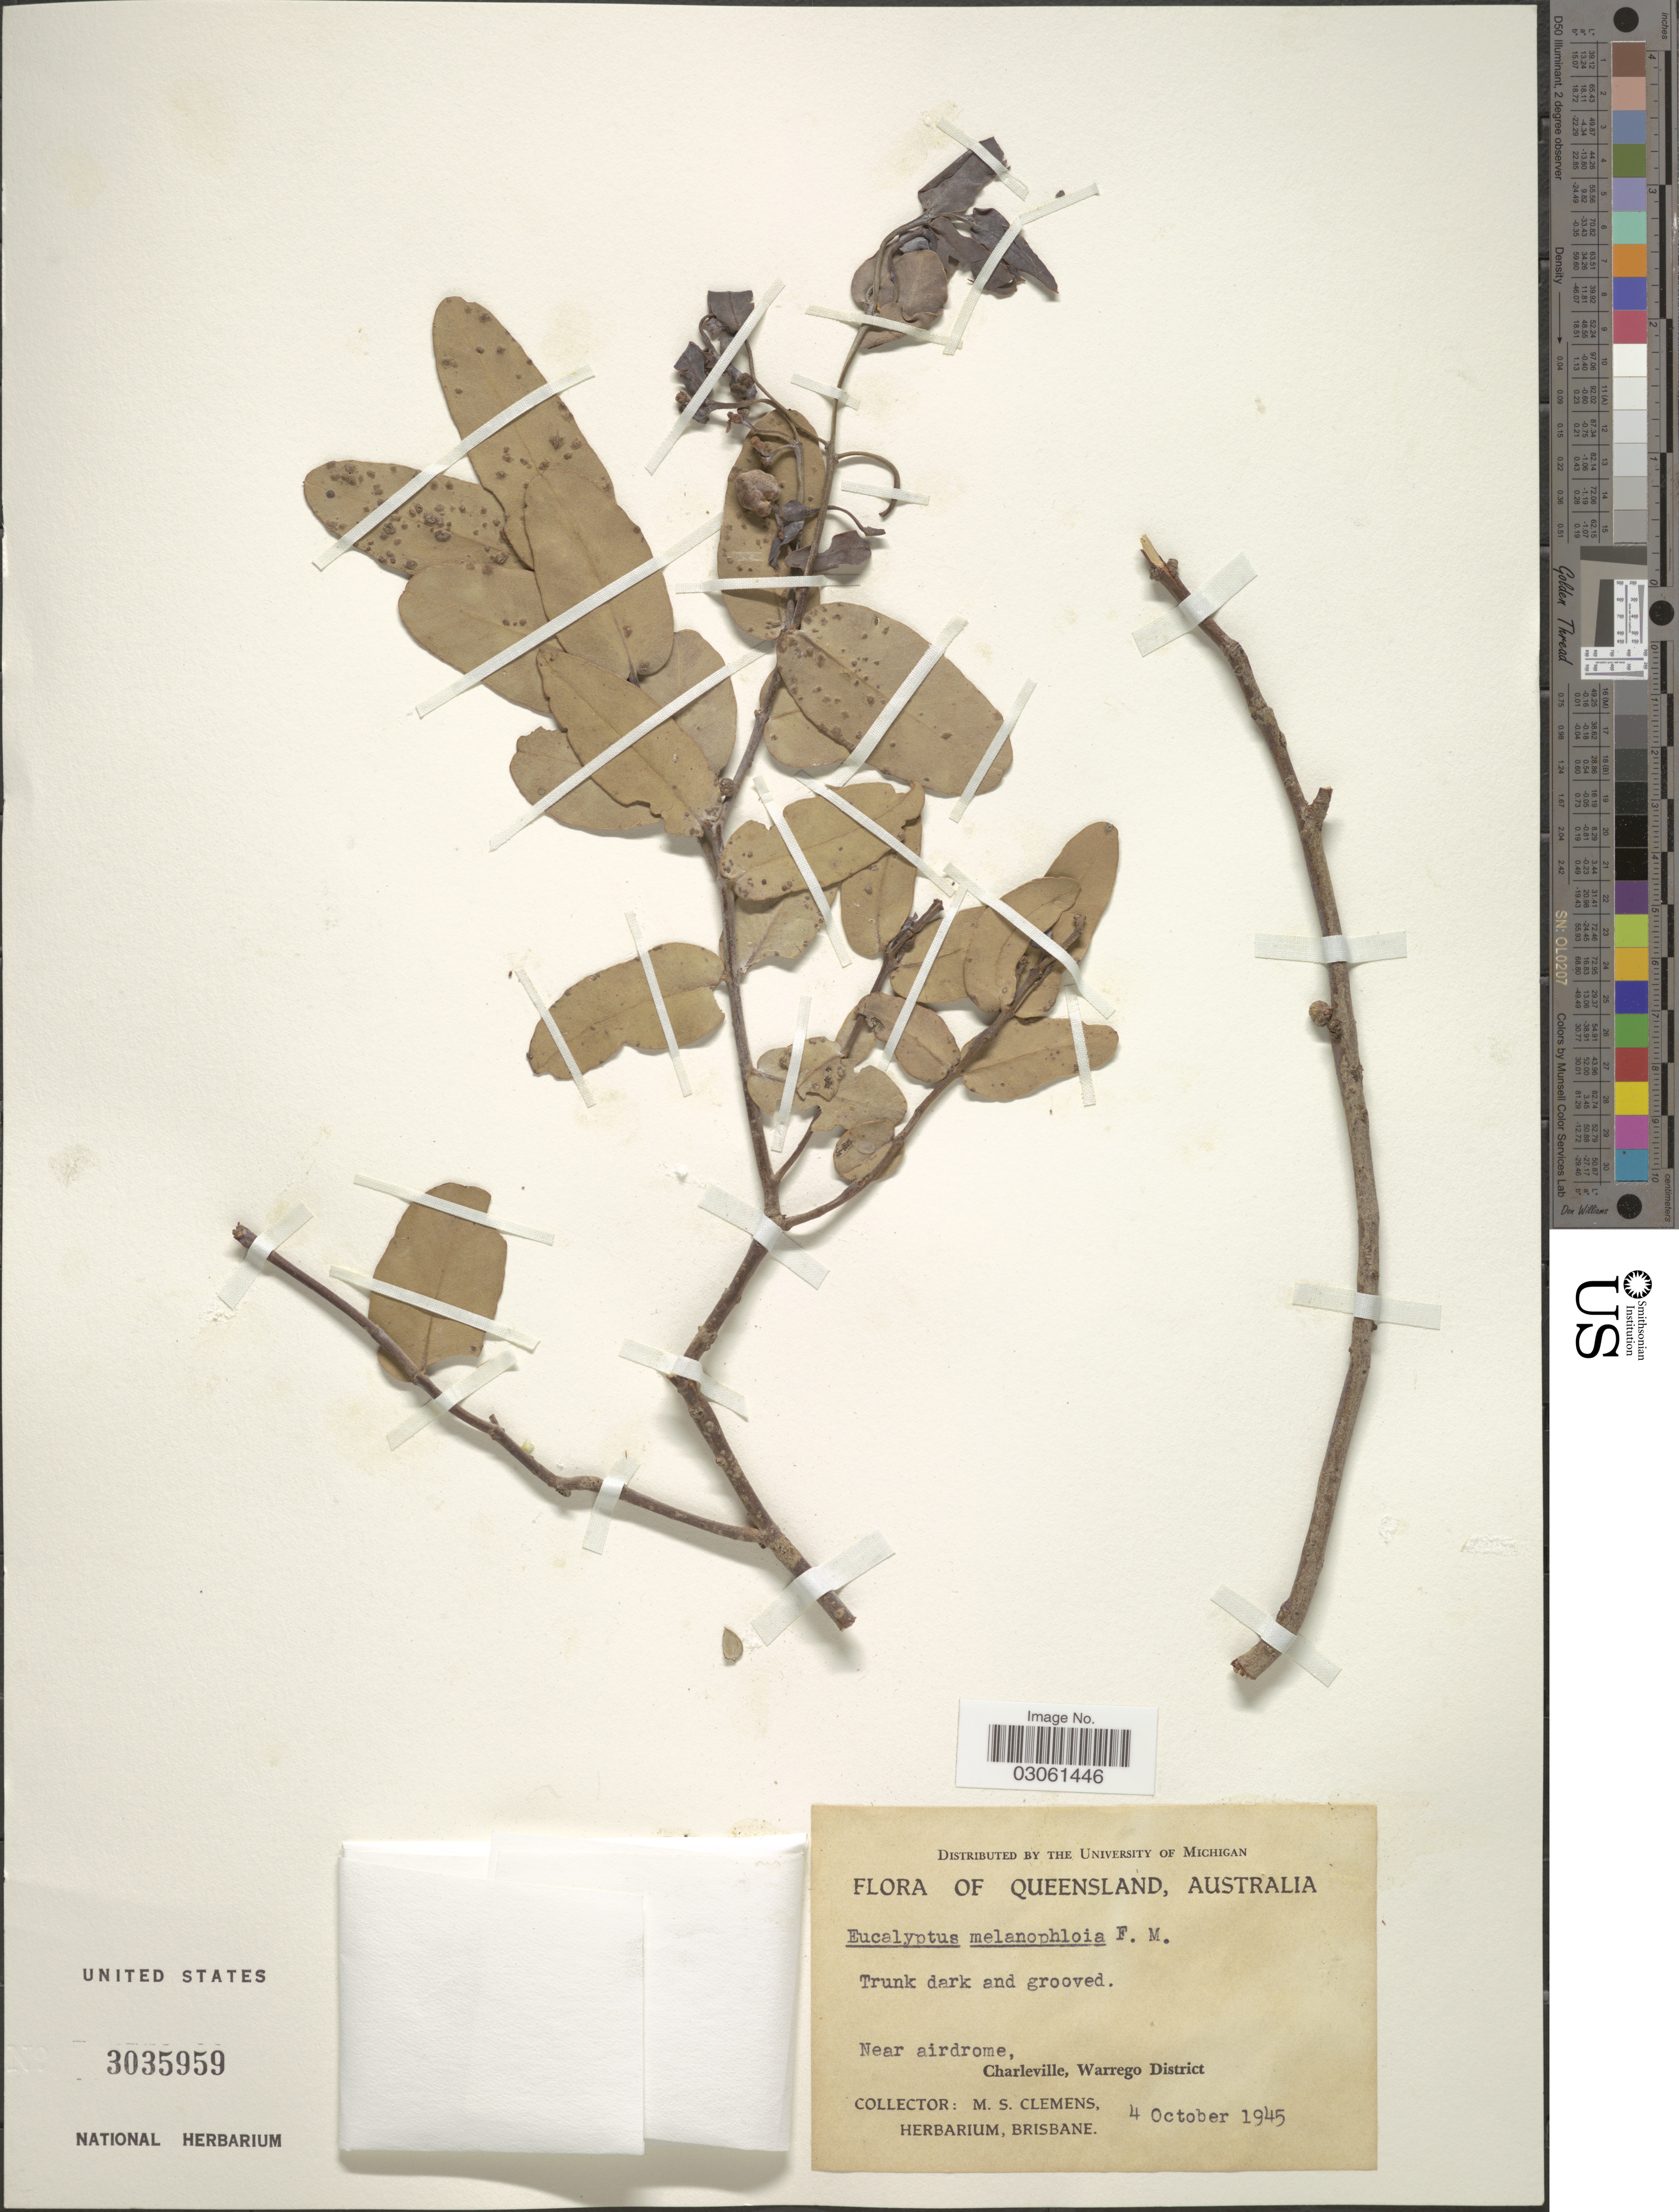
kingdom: Plantae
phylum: Tracheophyta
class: Magnoliopsida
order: Myrtales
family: Myrtaceae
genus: Eucalyptus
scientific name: Eucalyptus melanophloia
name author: F. Muell.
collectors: M. S. Clemens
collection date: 1945-10-04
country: Australia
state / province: Queensland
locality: Near airdrome, Charleville, Warrego District.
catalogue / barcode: US 3035959